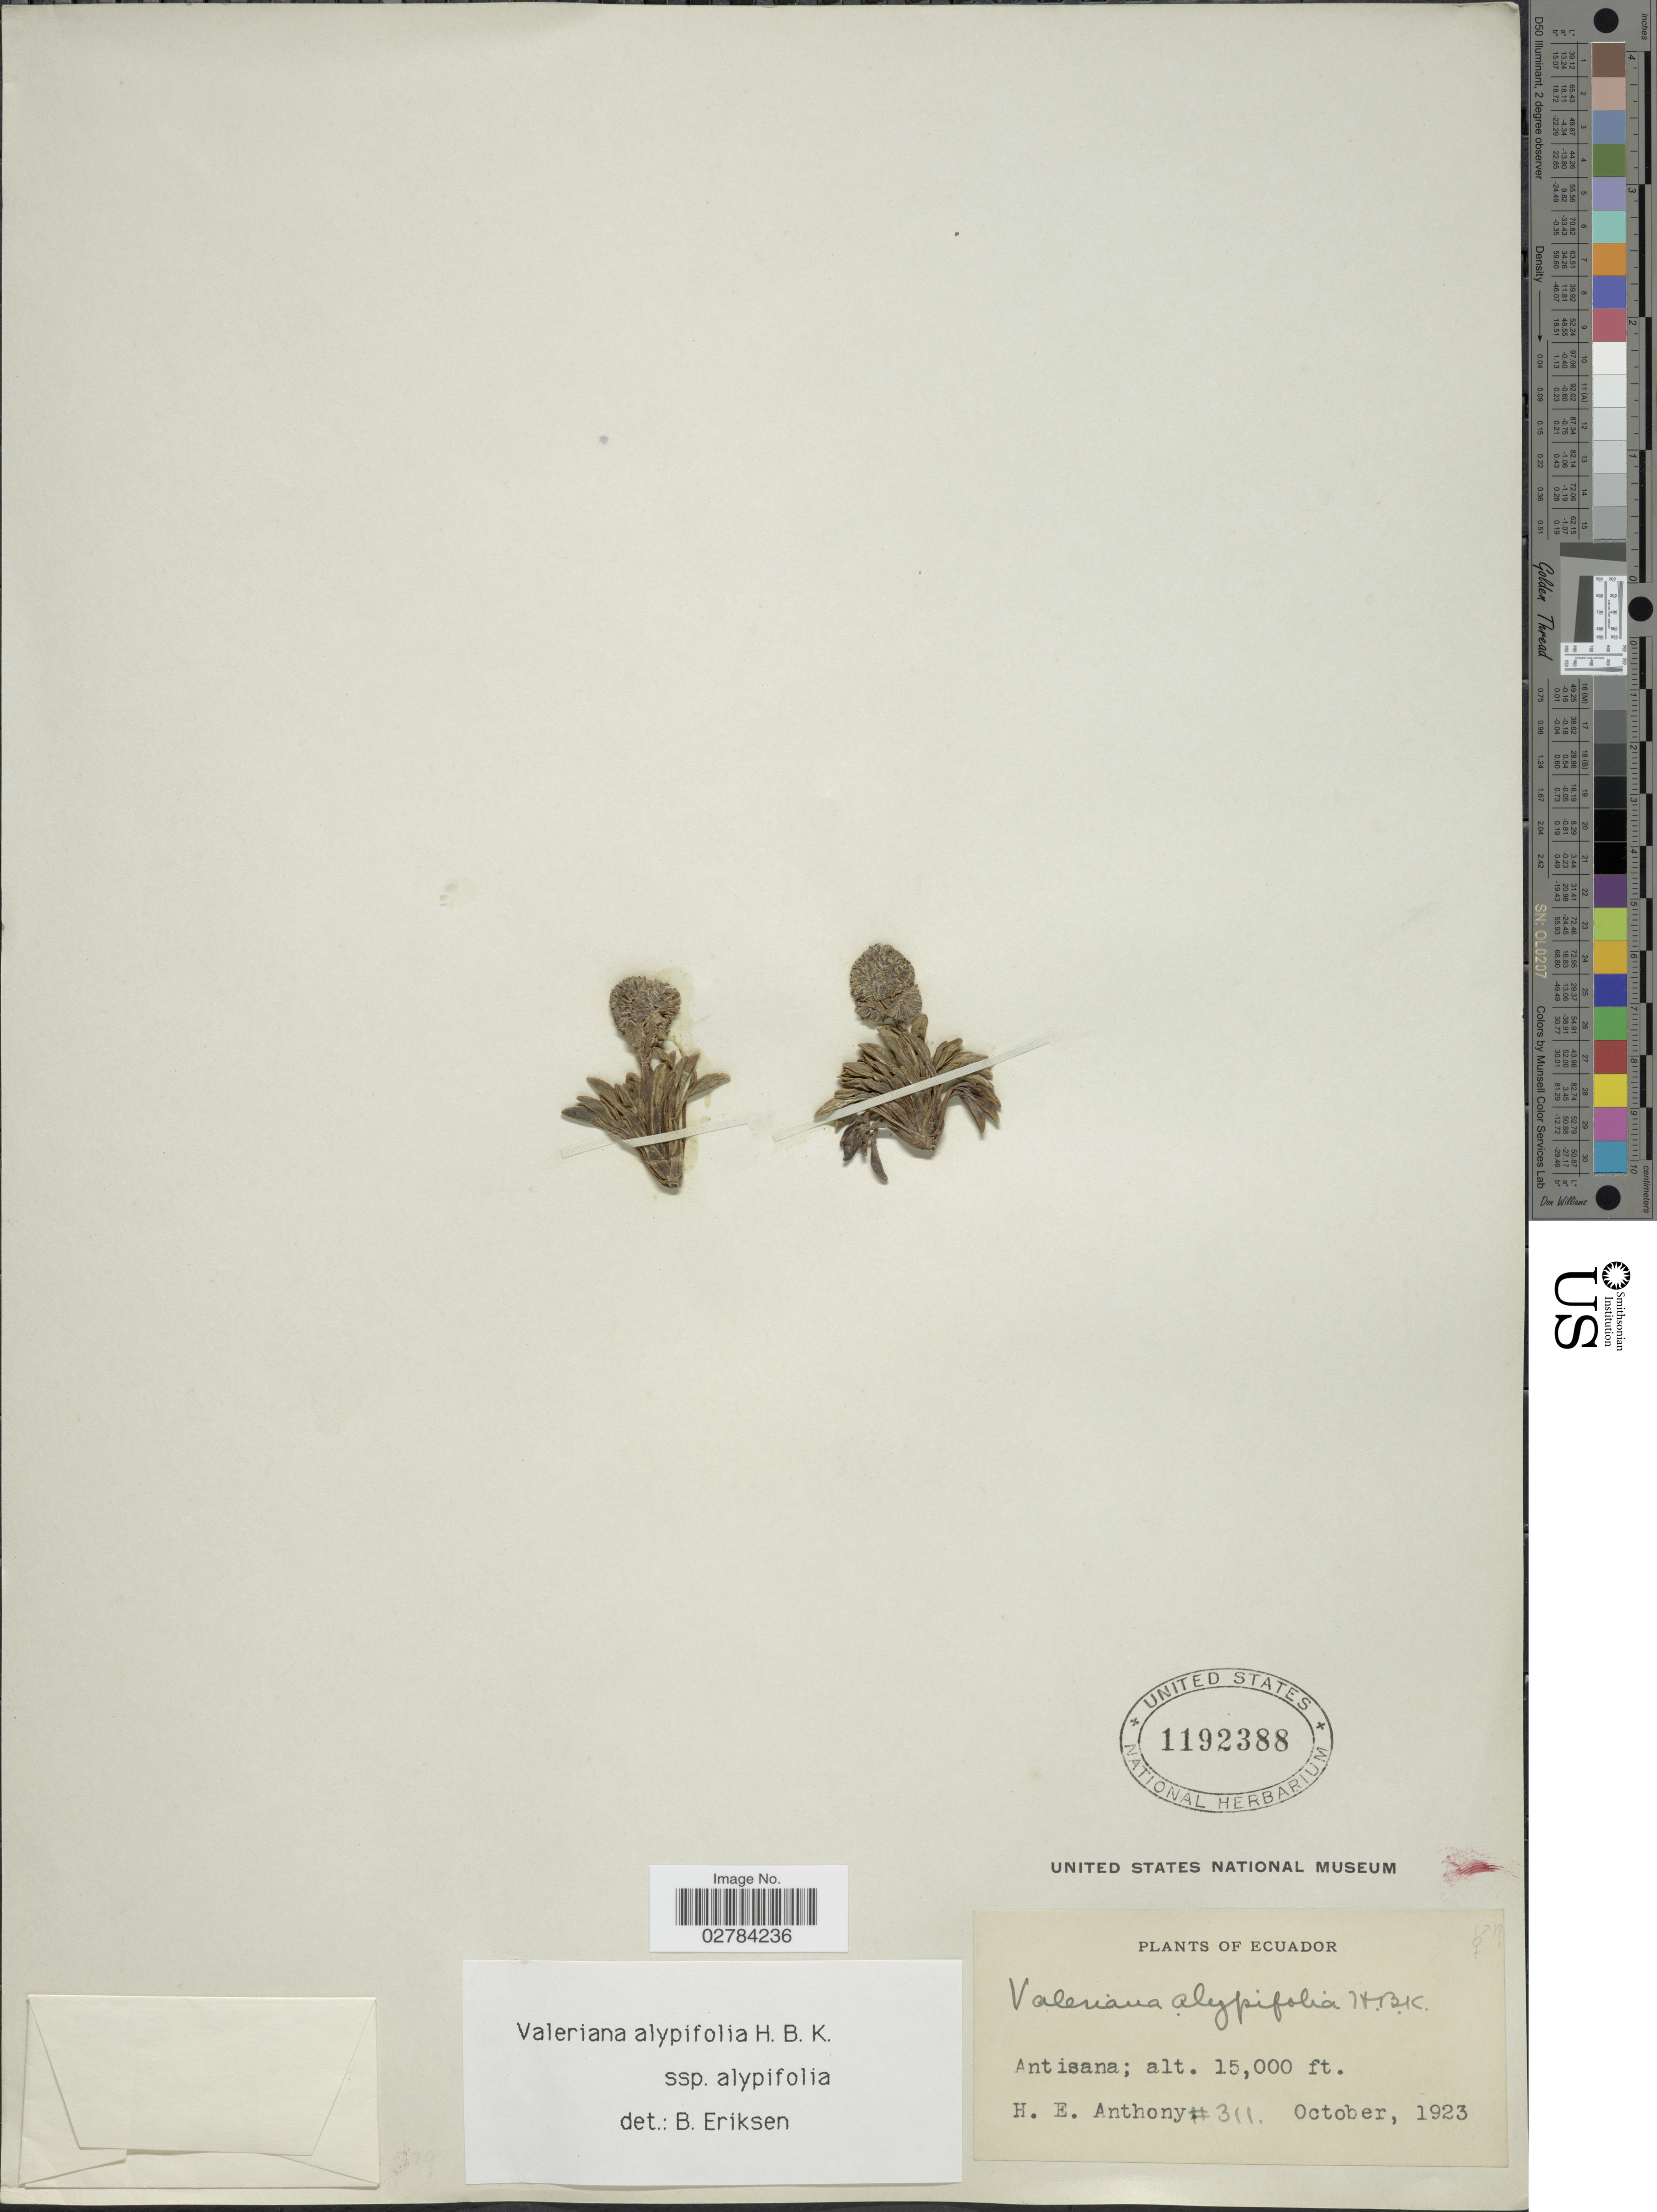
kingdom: Plantae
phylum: Tracheophyta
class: Magnoliopsida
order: Dipsacales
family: Caprifoliaceae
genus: Valeriana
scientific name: Valeriana alypifolia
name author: Kunth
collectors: H. E. Anthony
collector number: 311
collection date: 1923-10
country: Ecuador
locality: Antisana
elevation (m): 4572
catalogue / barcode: US 1192388